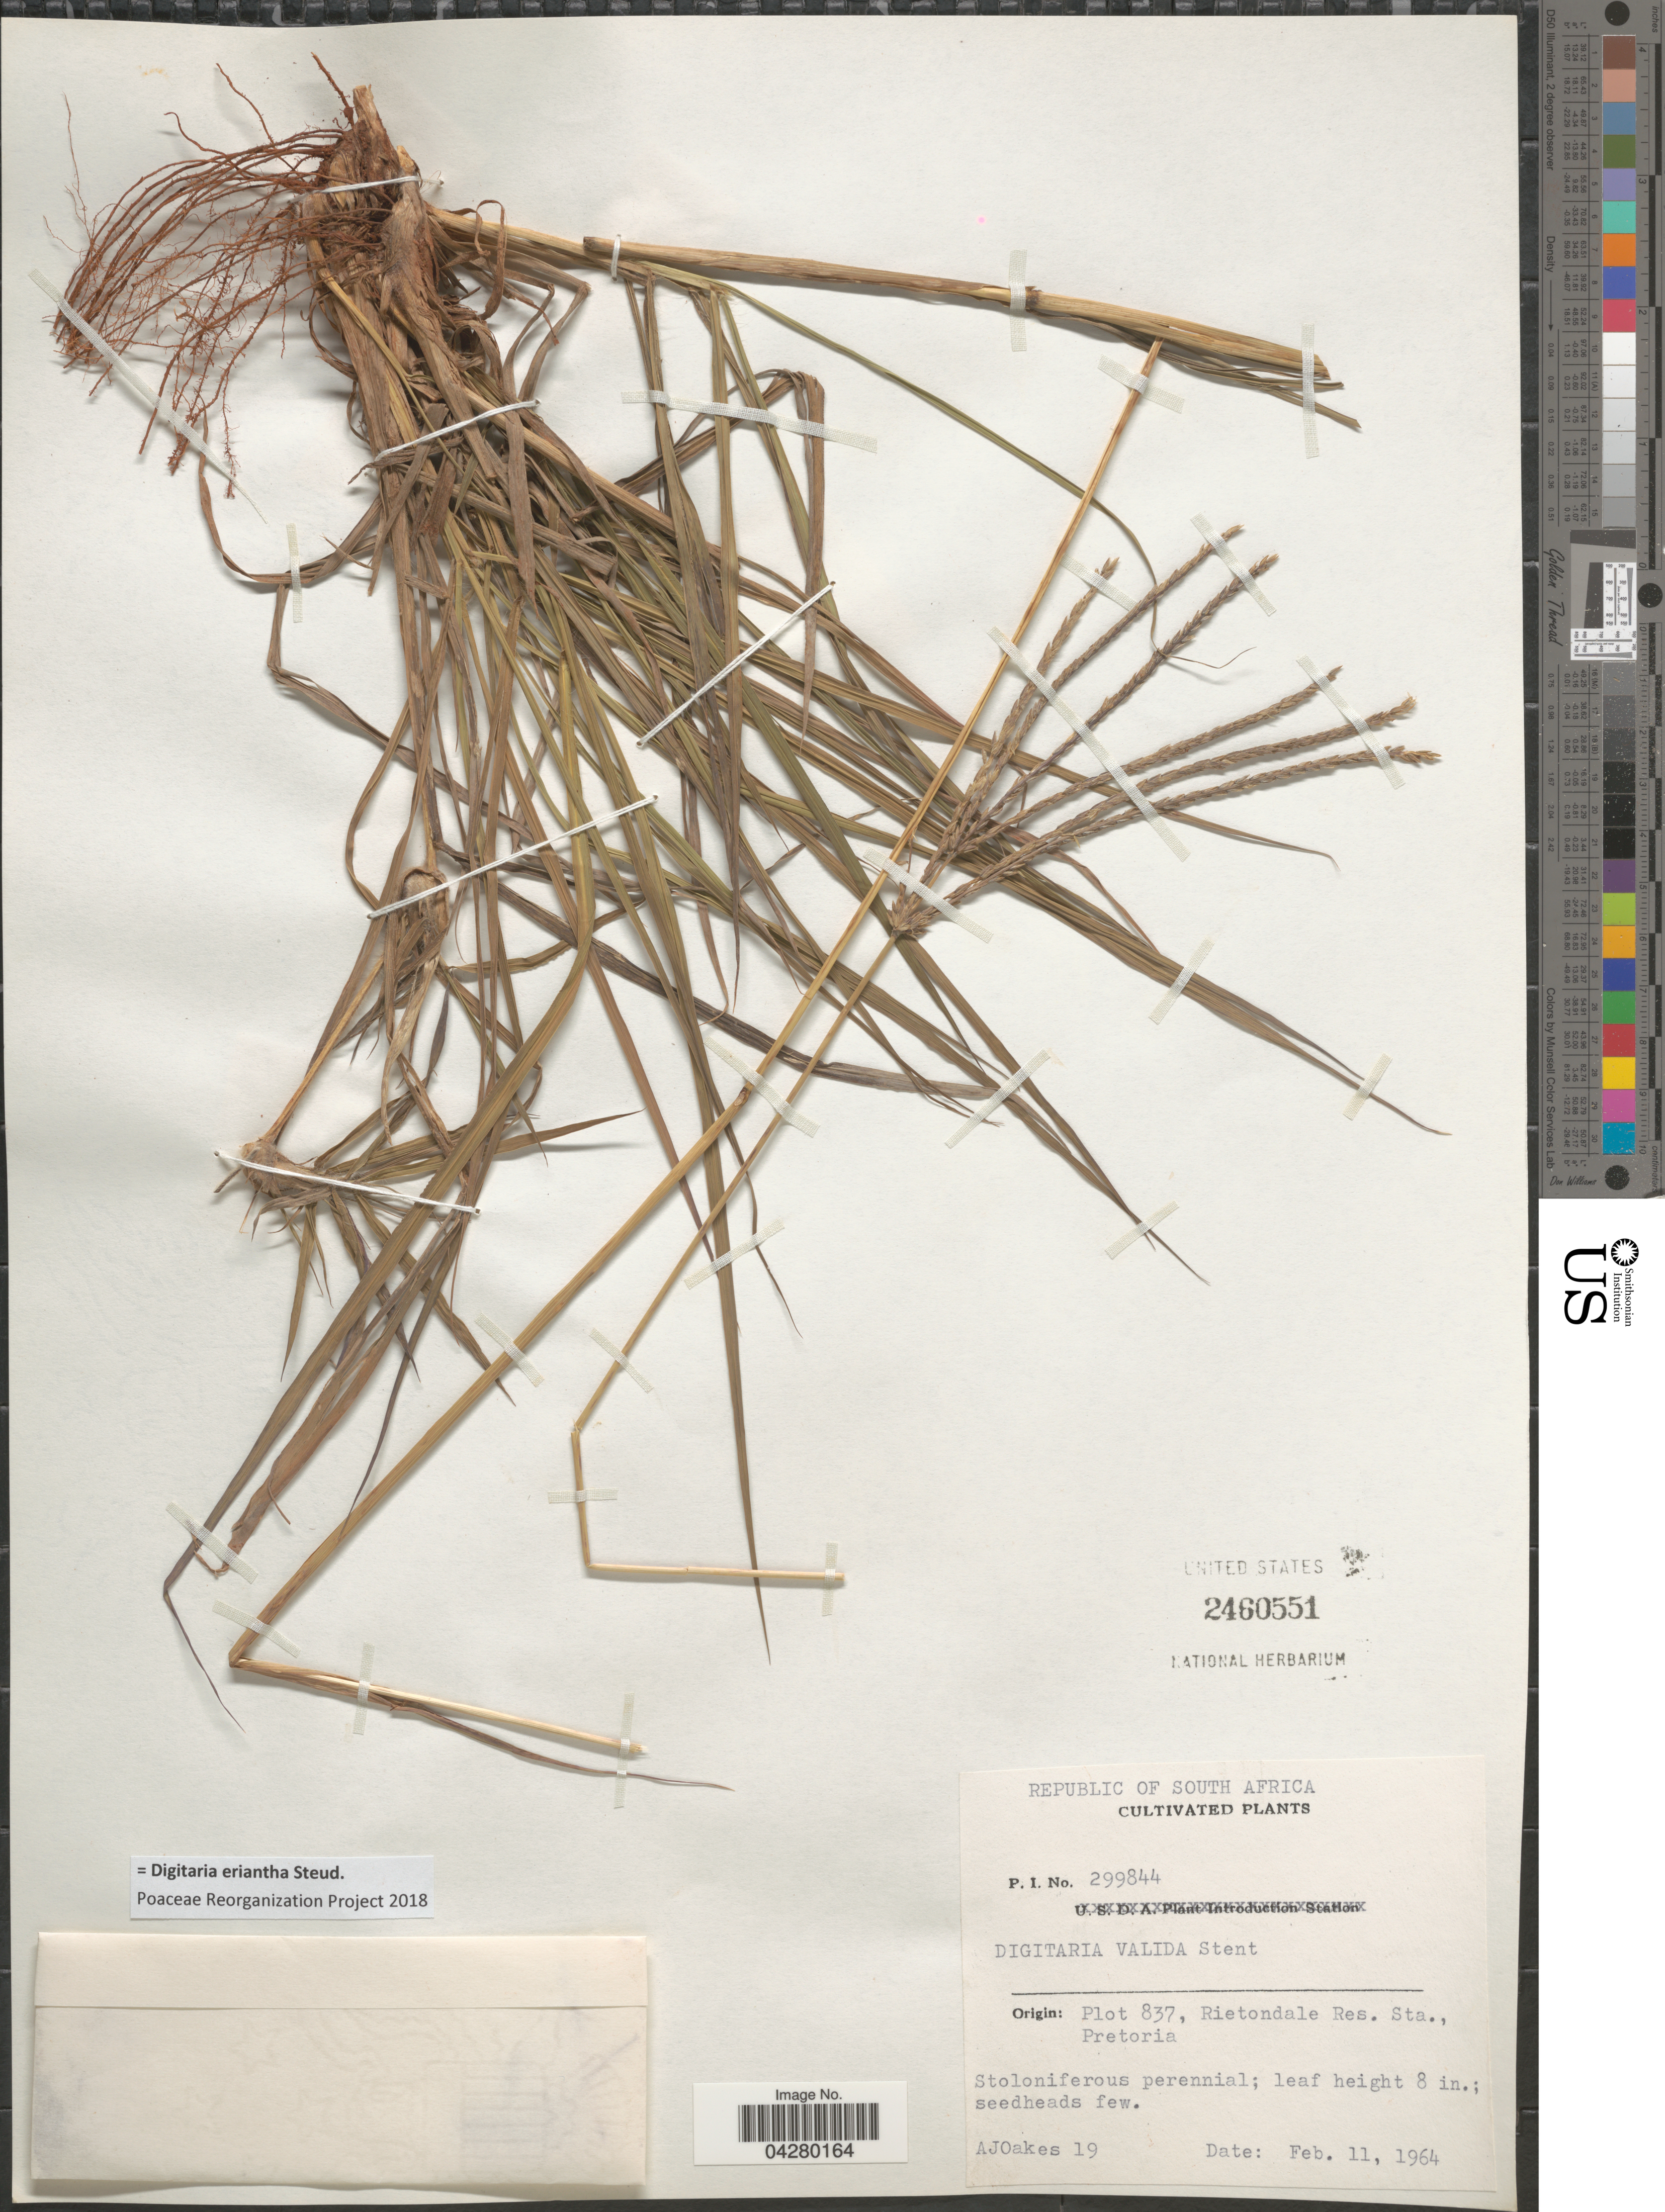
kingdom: Plantae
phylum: Tracheophyta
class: Liliopsida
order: Poales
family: Poaceae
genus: Digitaria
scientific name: Digitaria eriantha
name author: Steud.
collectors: A. Oakes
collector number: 19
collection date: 1964-02-11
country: South Africa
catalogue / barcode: US 2460551